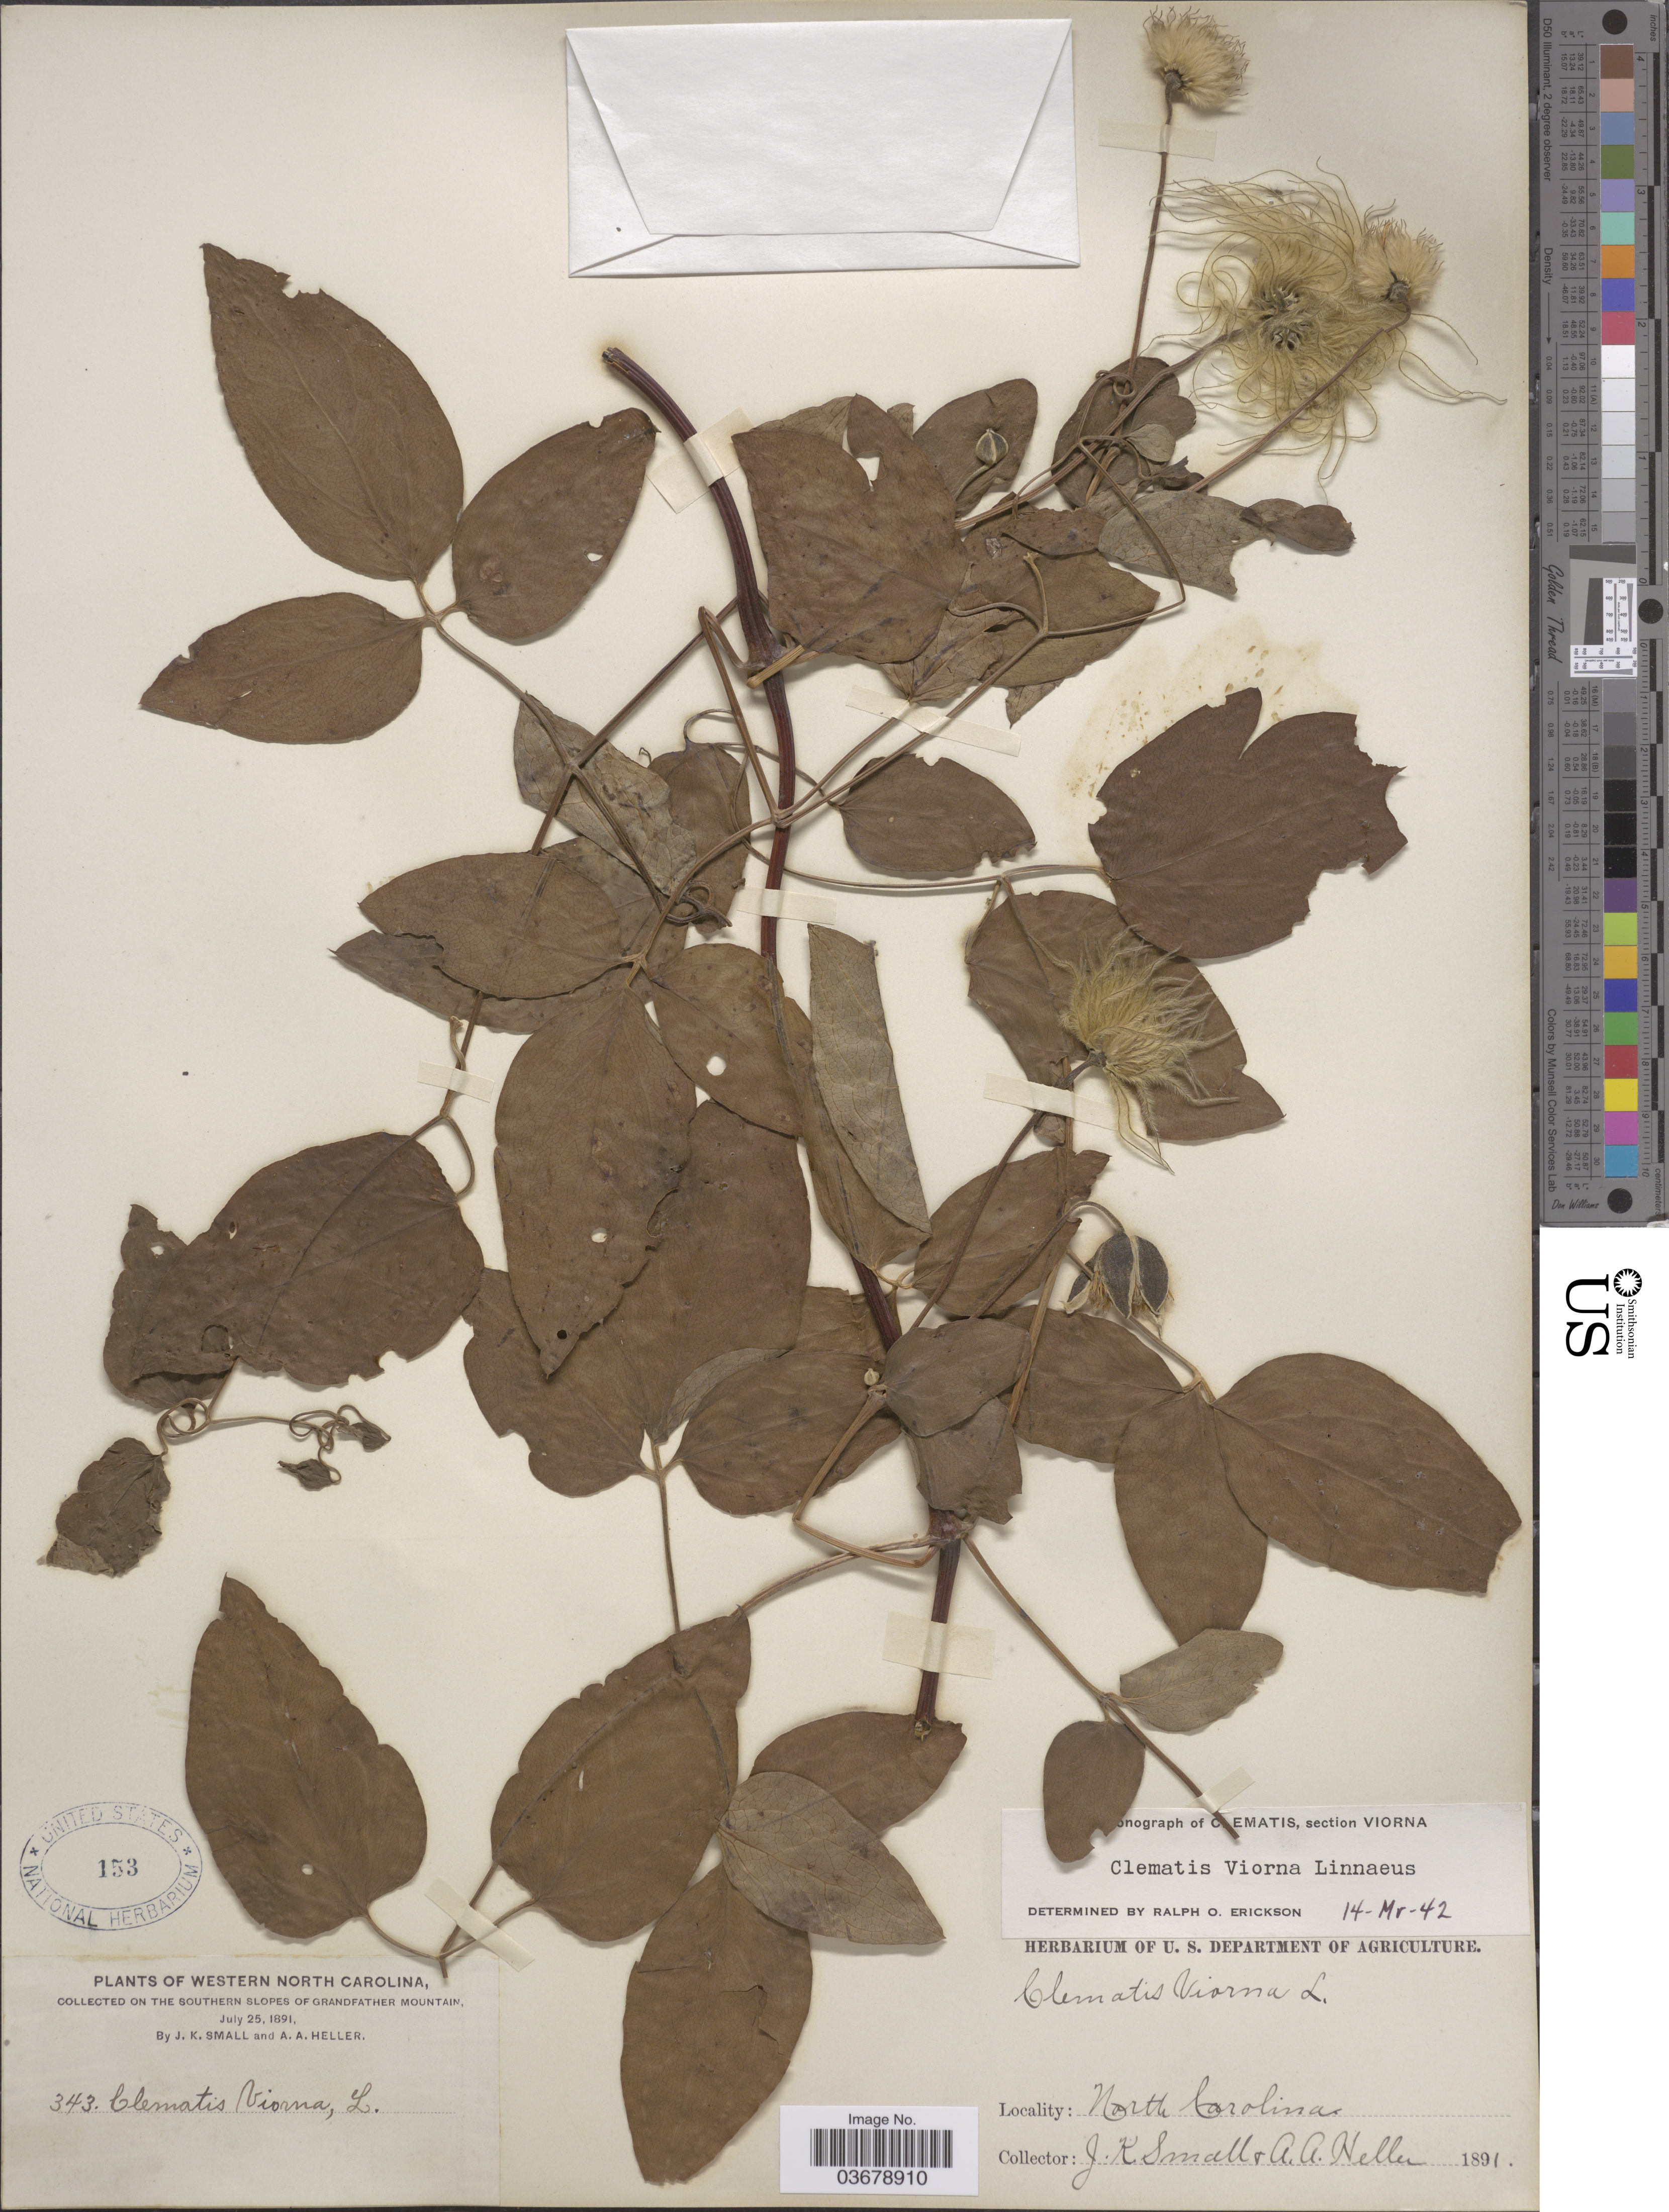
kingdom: Plantae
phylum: Tracheophyta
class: Magnoliopsida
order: Ranunculales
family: Ranunculaceae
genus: Clematis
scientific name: Clematis viorna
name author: L.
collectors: J. K. Small & A. A. Heller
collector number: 343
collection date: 1891-07-25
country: United States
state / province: North Carolina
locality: Western North Carolina. On the Southern Slopes of Grandfather Mountain.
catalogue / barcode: US 153